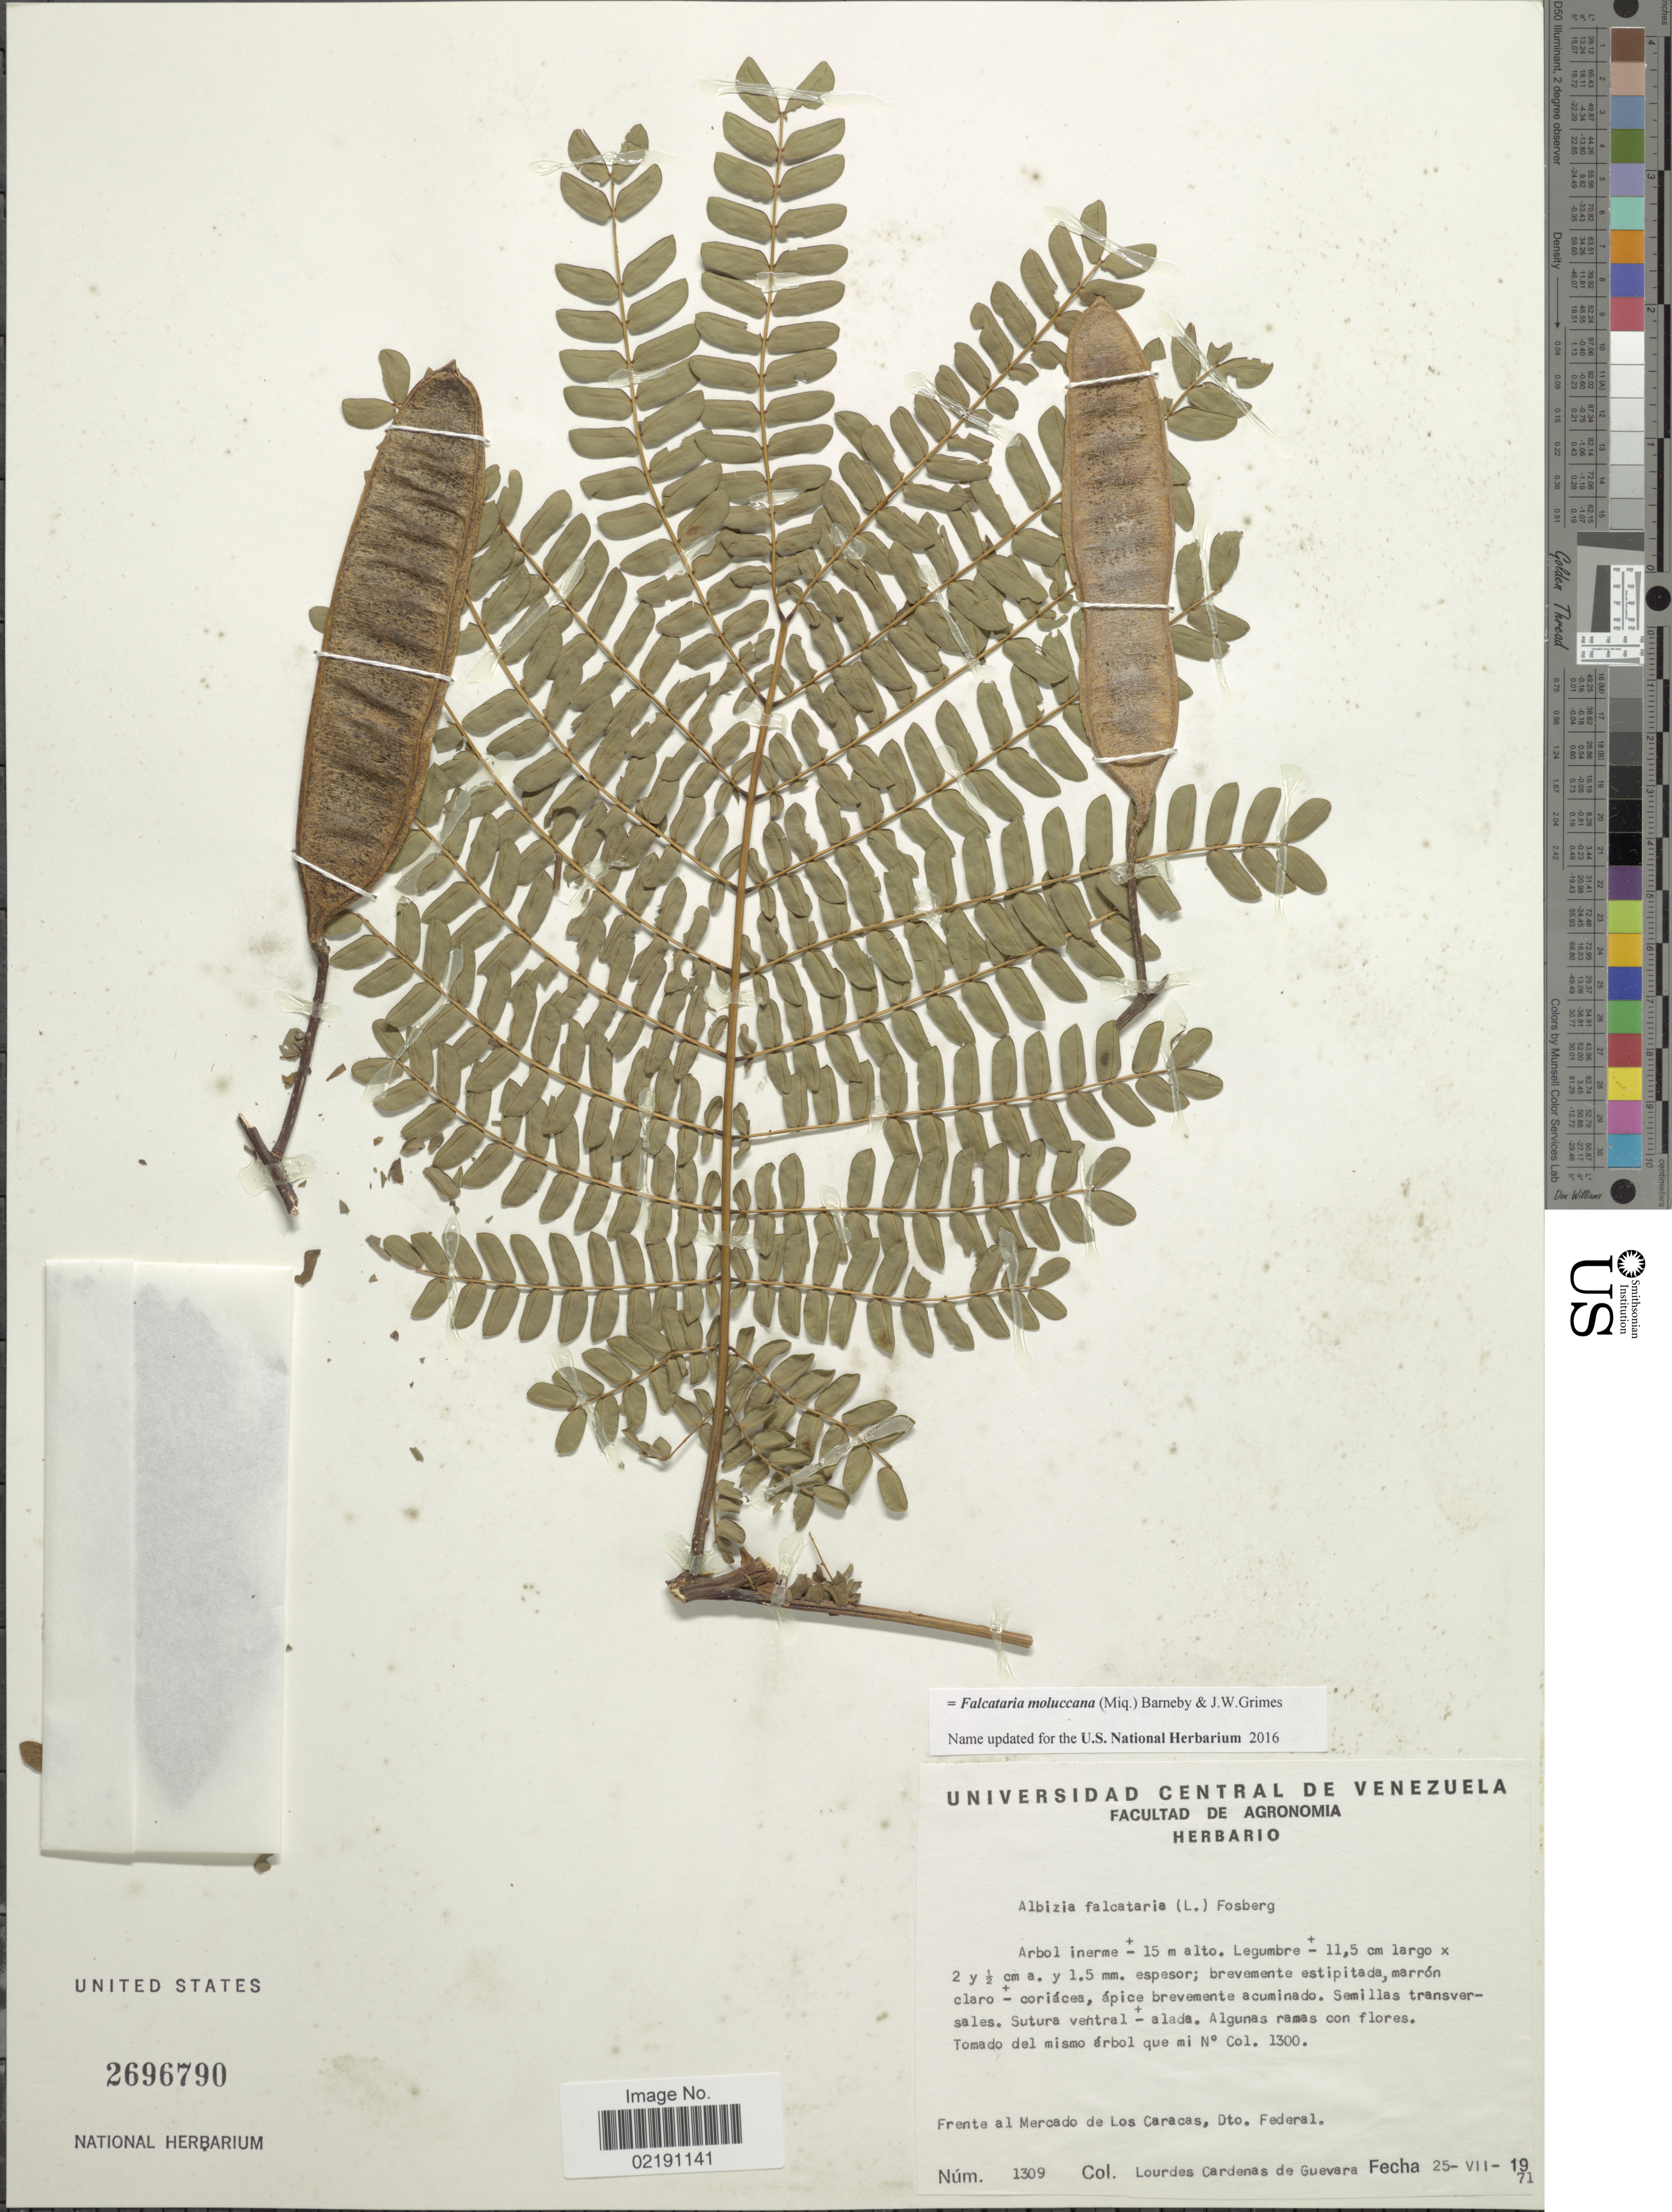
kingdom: Plantae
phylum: Tracheophyta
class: Magnoliopsida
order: Fabales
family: Fabaceae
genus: Falcataria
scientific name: Falcataria moluccana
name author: (Miq.) Barneby & Grimes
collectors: L. De Guevara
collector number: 1309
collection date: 1971-07-25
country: Venezuela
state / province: Distrito Federal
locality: Frente al Mercado de Los Caracas, Dto. Federal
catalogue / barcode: US 2696790